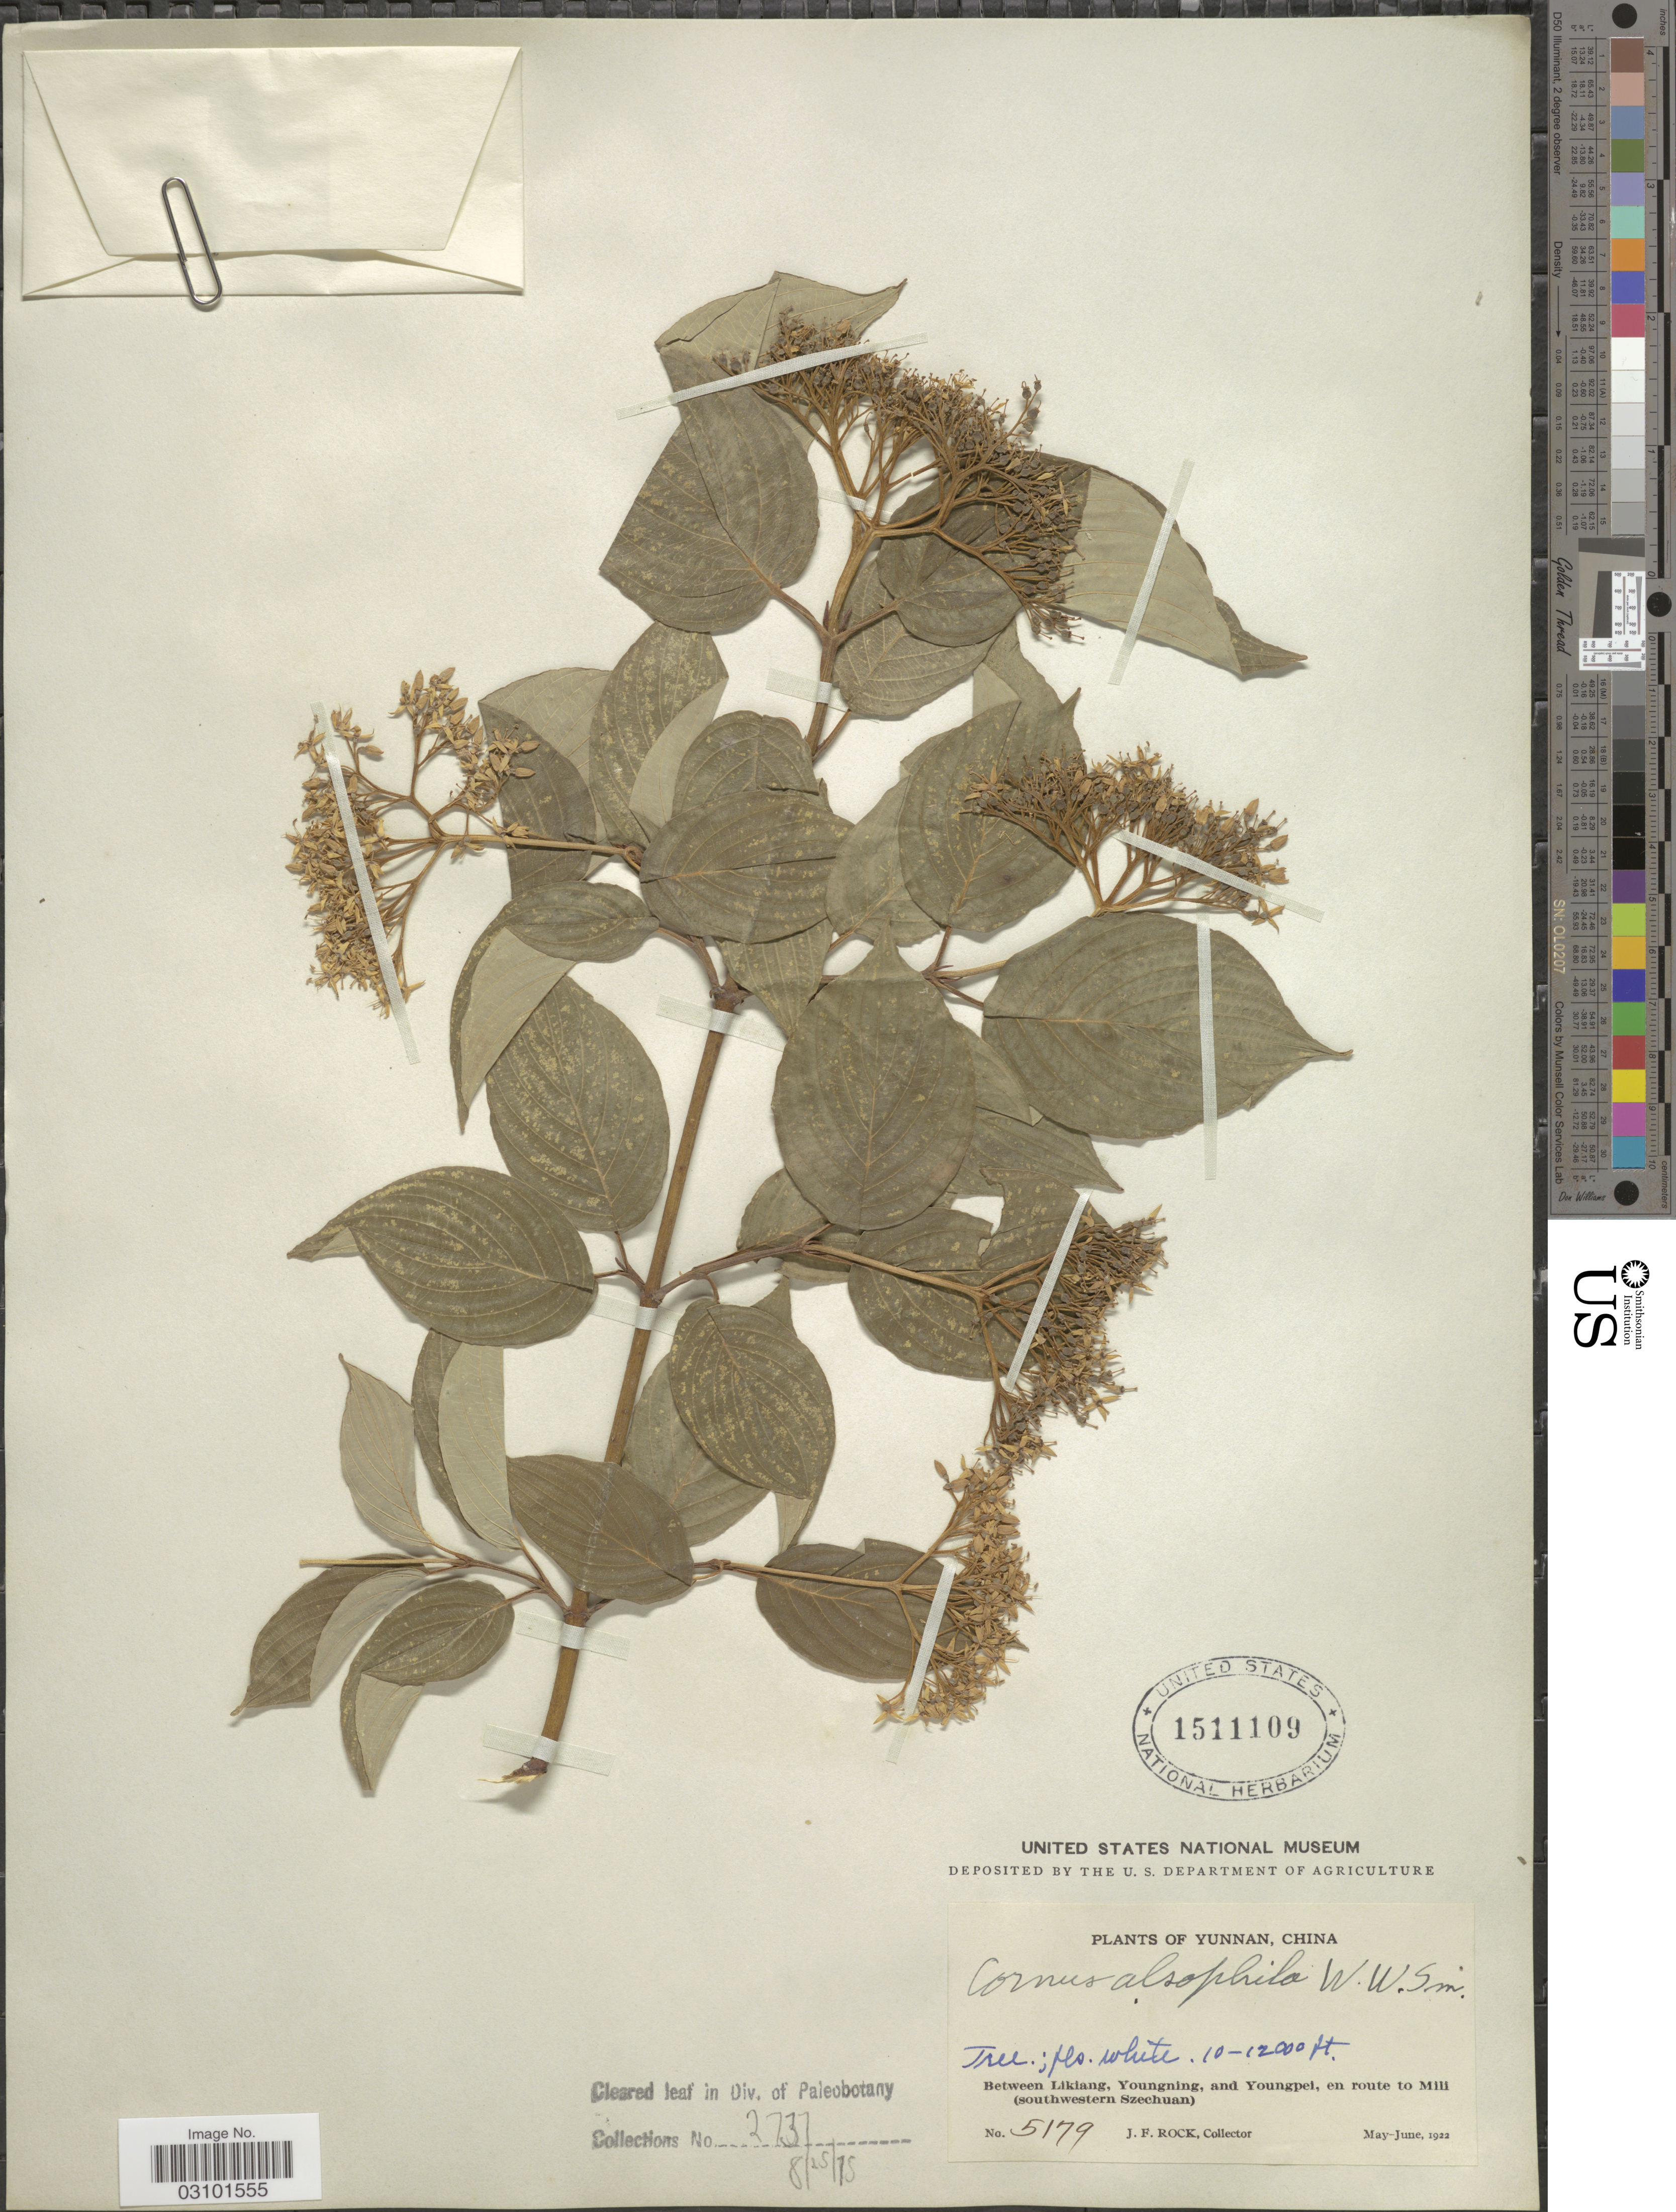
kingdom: Plantae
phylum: Tracheophyta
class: Magnoliopsida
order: Cornales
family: Cornaceae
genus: Cornus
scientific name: Cornus hemsleyi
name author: C.K. Schneid. & Wagnerin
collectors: J. Rock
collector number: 5179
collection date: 1922-05/1922-06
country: China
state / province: Yunnan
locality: Between Likiang, Youngning, Youngpeu, en route to Mill (southwestern Szechuan).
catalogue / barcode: US 1511109